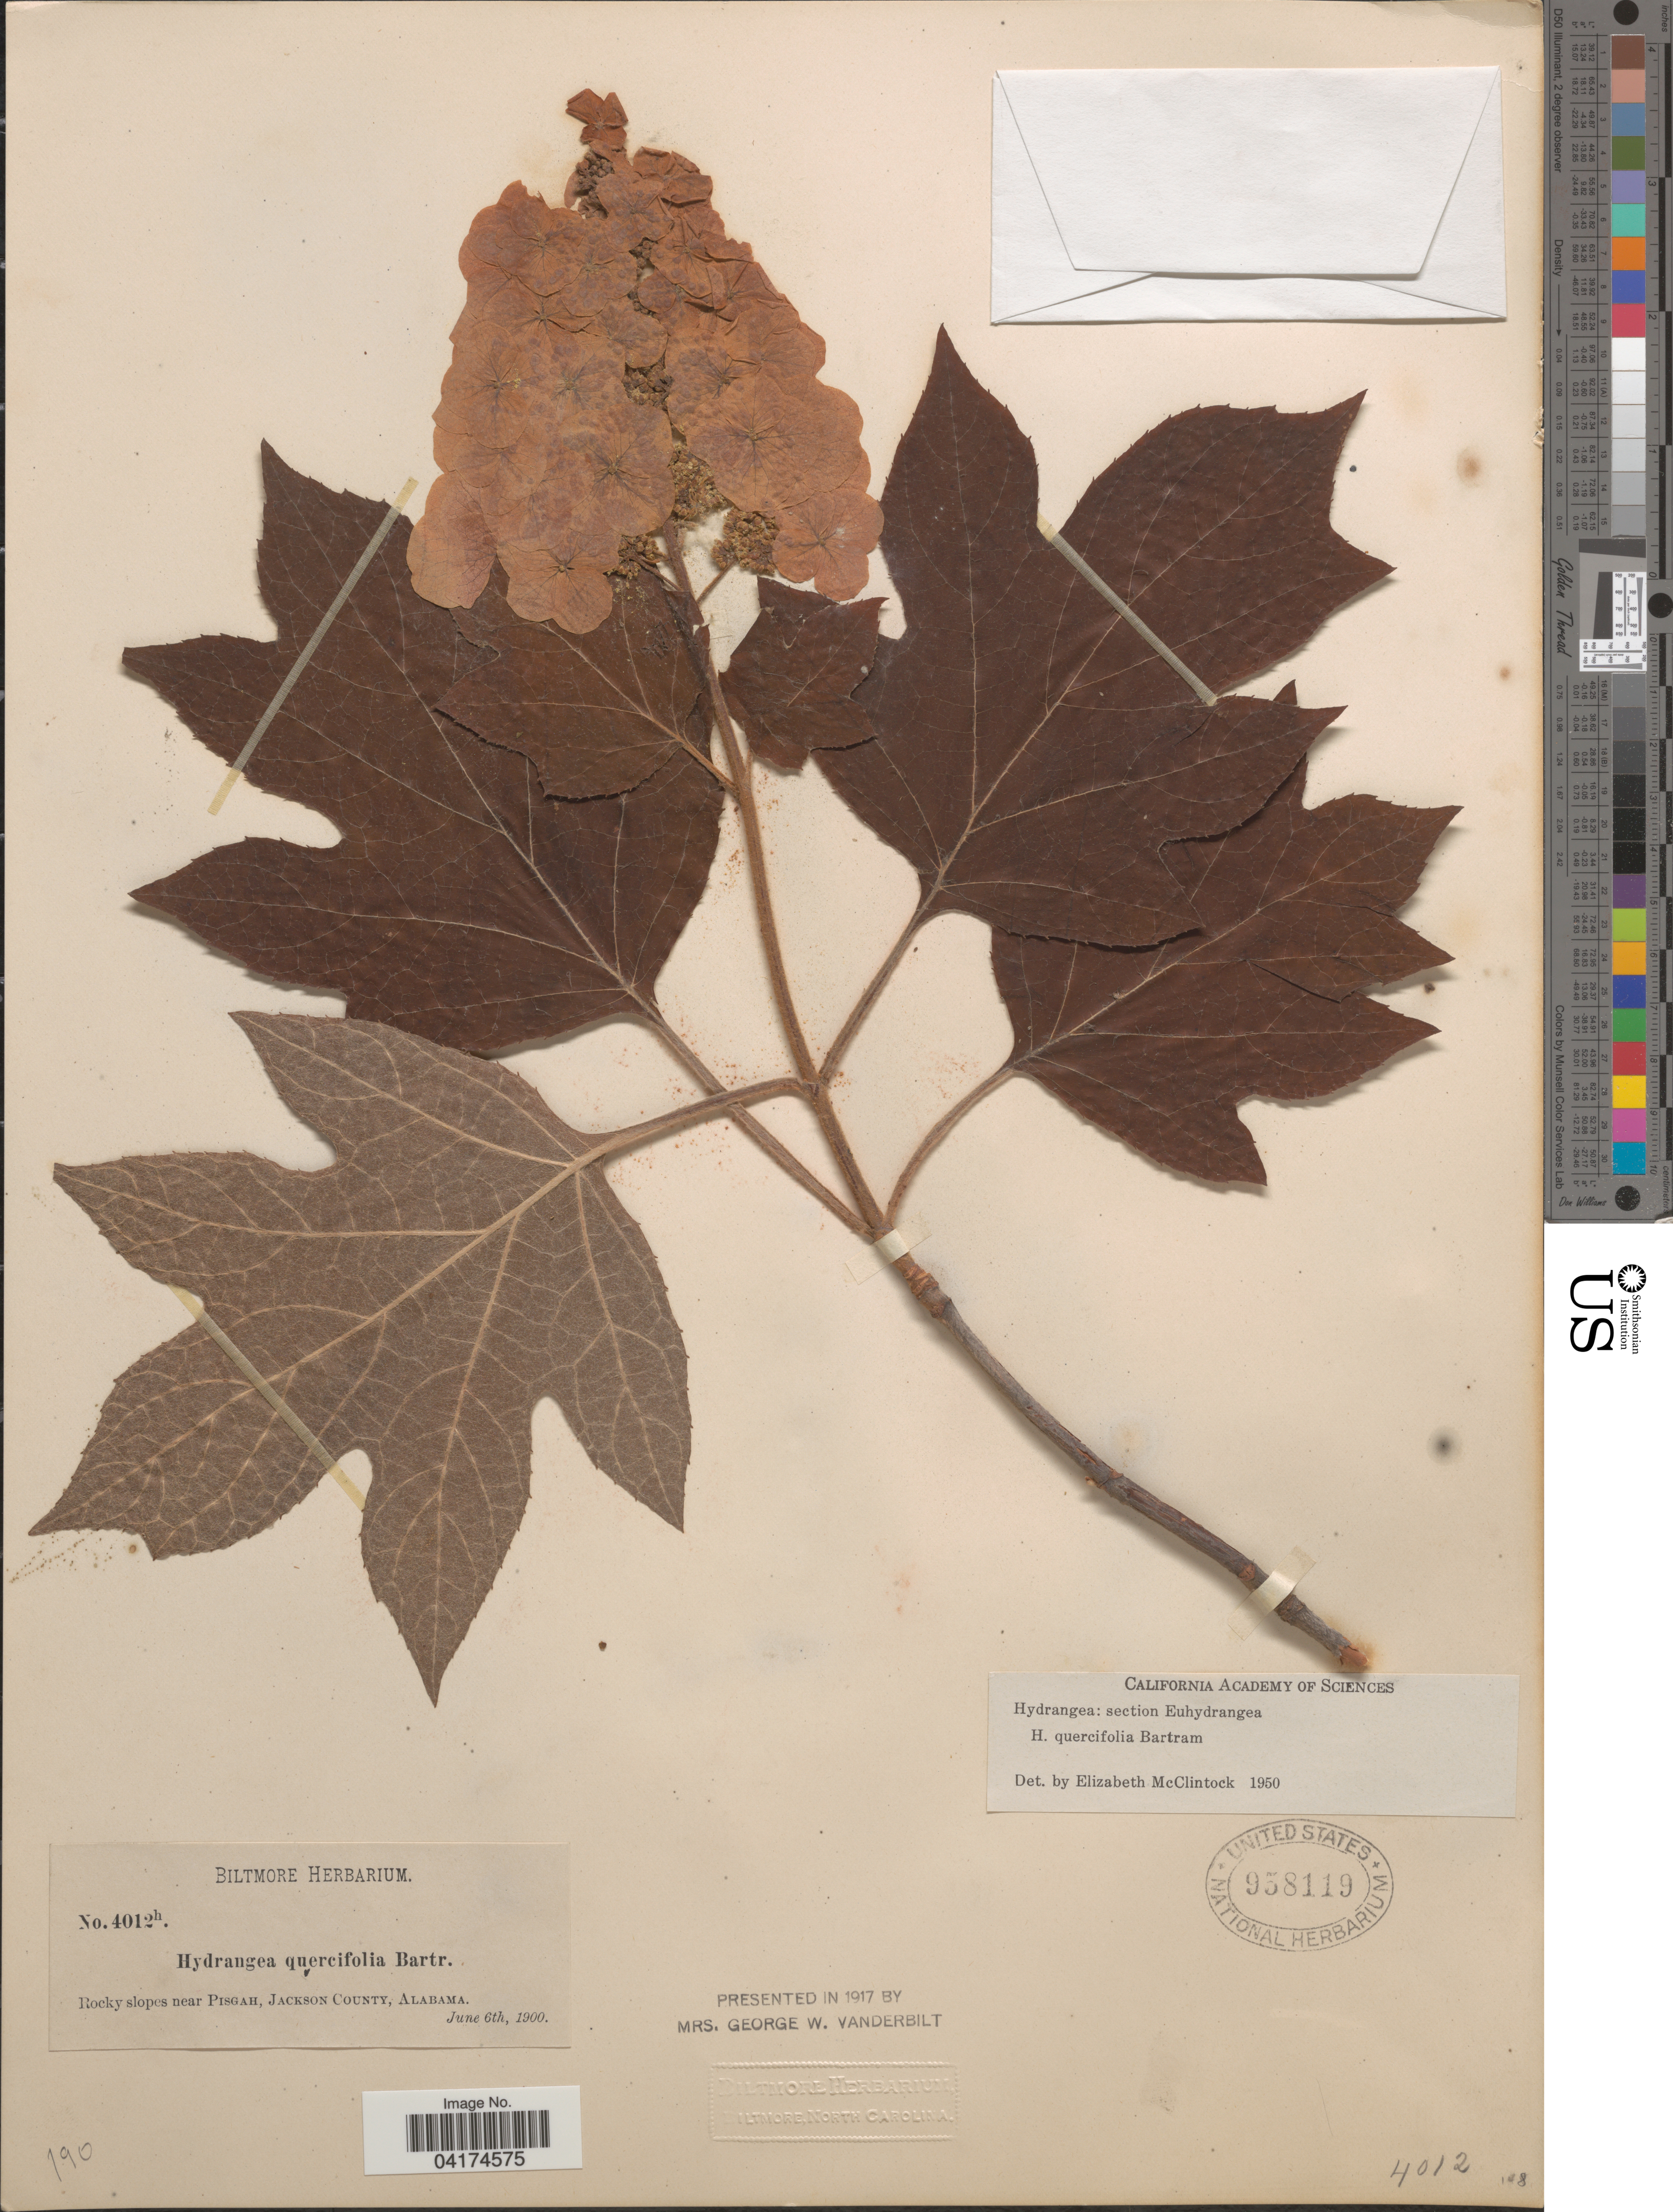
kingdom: Plantae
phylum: Tracheophyta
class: Magnoliopsida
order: Cornales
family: Hydrangeaceae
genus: Hydrangea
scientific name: Hydrangea quercifolia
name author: W. Bartram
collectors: ex herb. Biltmore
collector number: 4012h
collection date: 1900-06-06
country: United States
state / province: Alabama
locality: Rocky slopes near Pisgah, Jackson County.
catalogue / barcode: US 958119